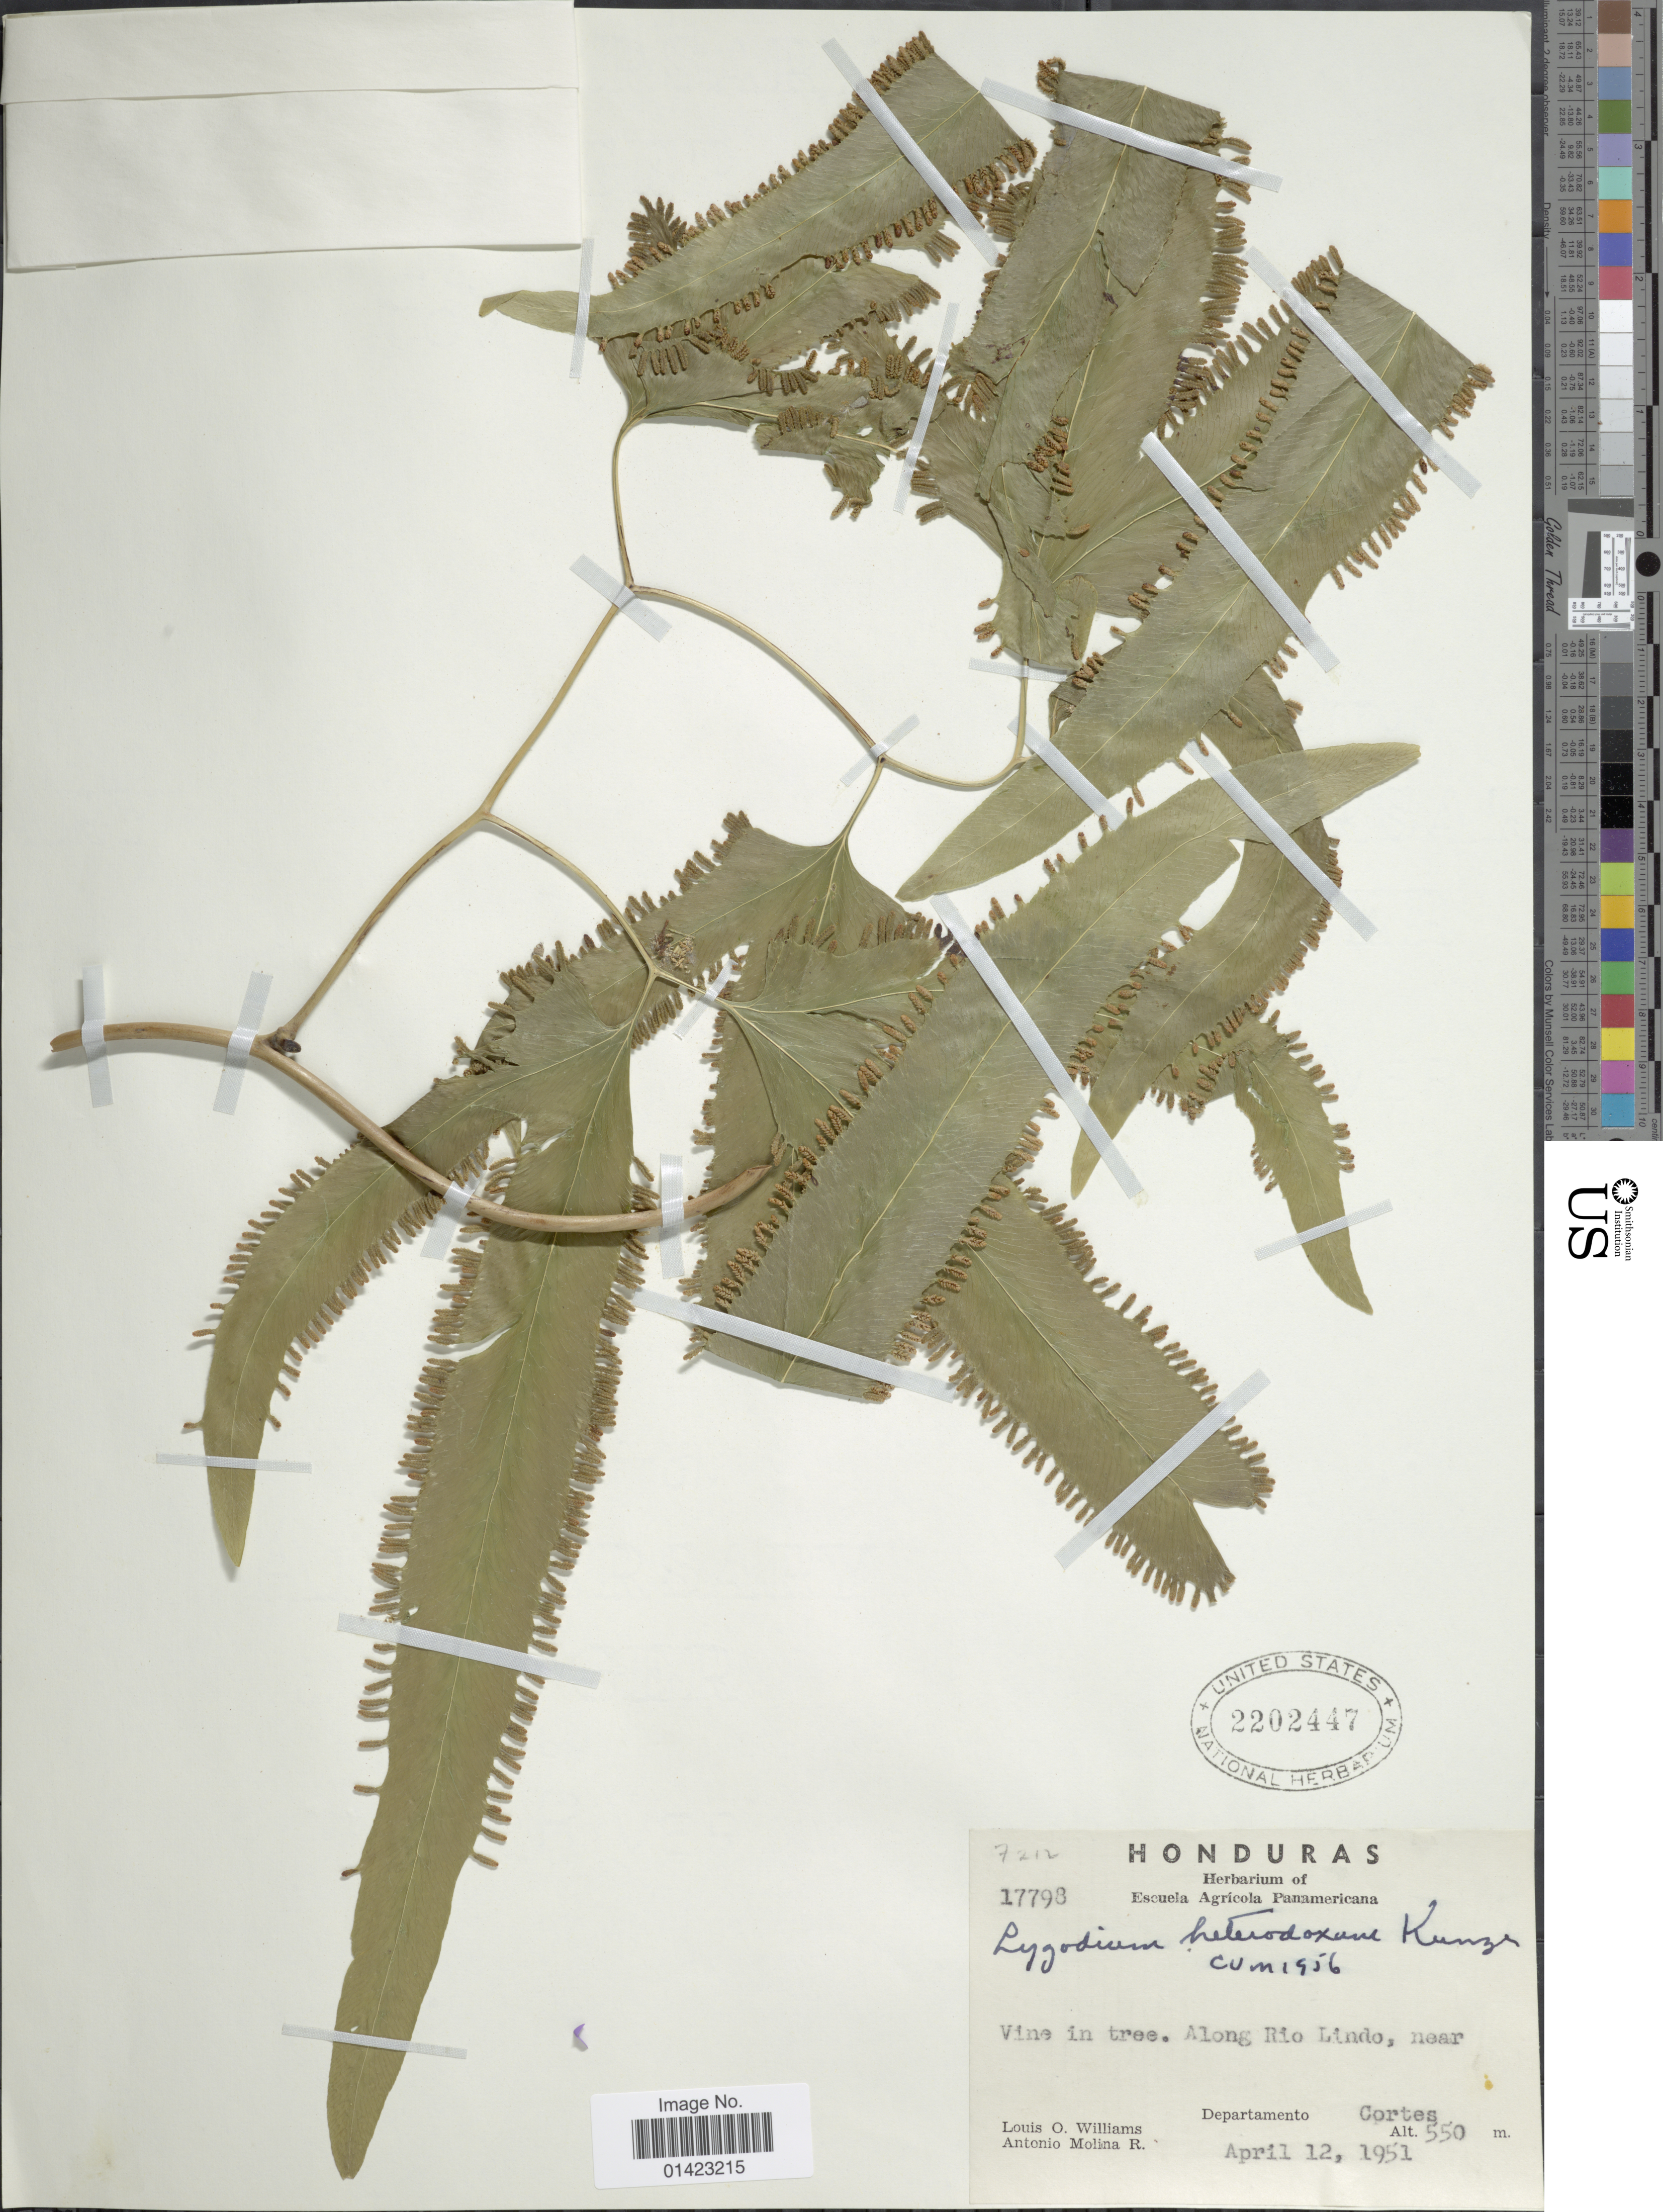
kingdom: Plantae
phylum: Tracheophyta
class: Polypodiopsida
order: Schizaeales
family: Lygodiaceae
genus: Lygodium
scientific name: Lygodium heterodoxum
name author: Kunze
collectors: L. O. Williams & A. Molina R.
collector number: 17798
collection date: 1951-04-12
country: Honduras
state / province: Cortés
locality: Vine in tre along Rio Lindo, near Departamento Cortes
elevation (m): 550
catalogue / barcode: US 2202447